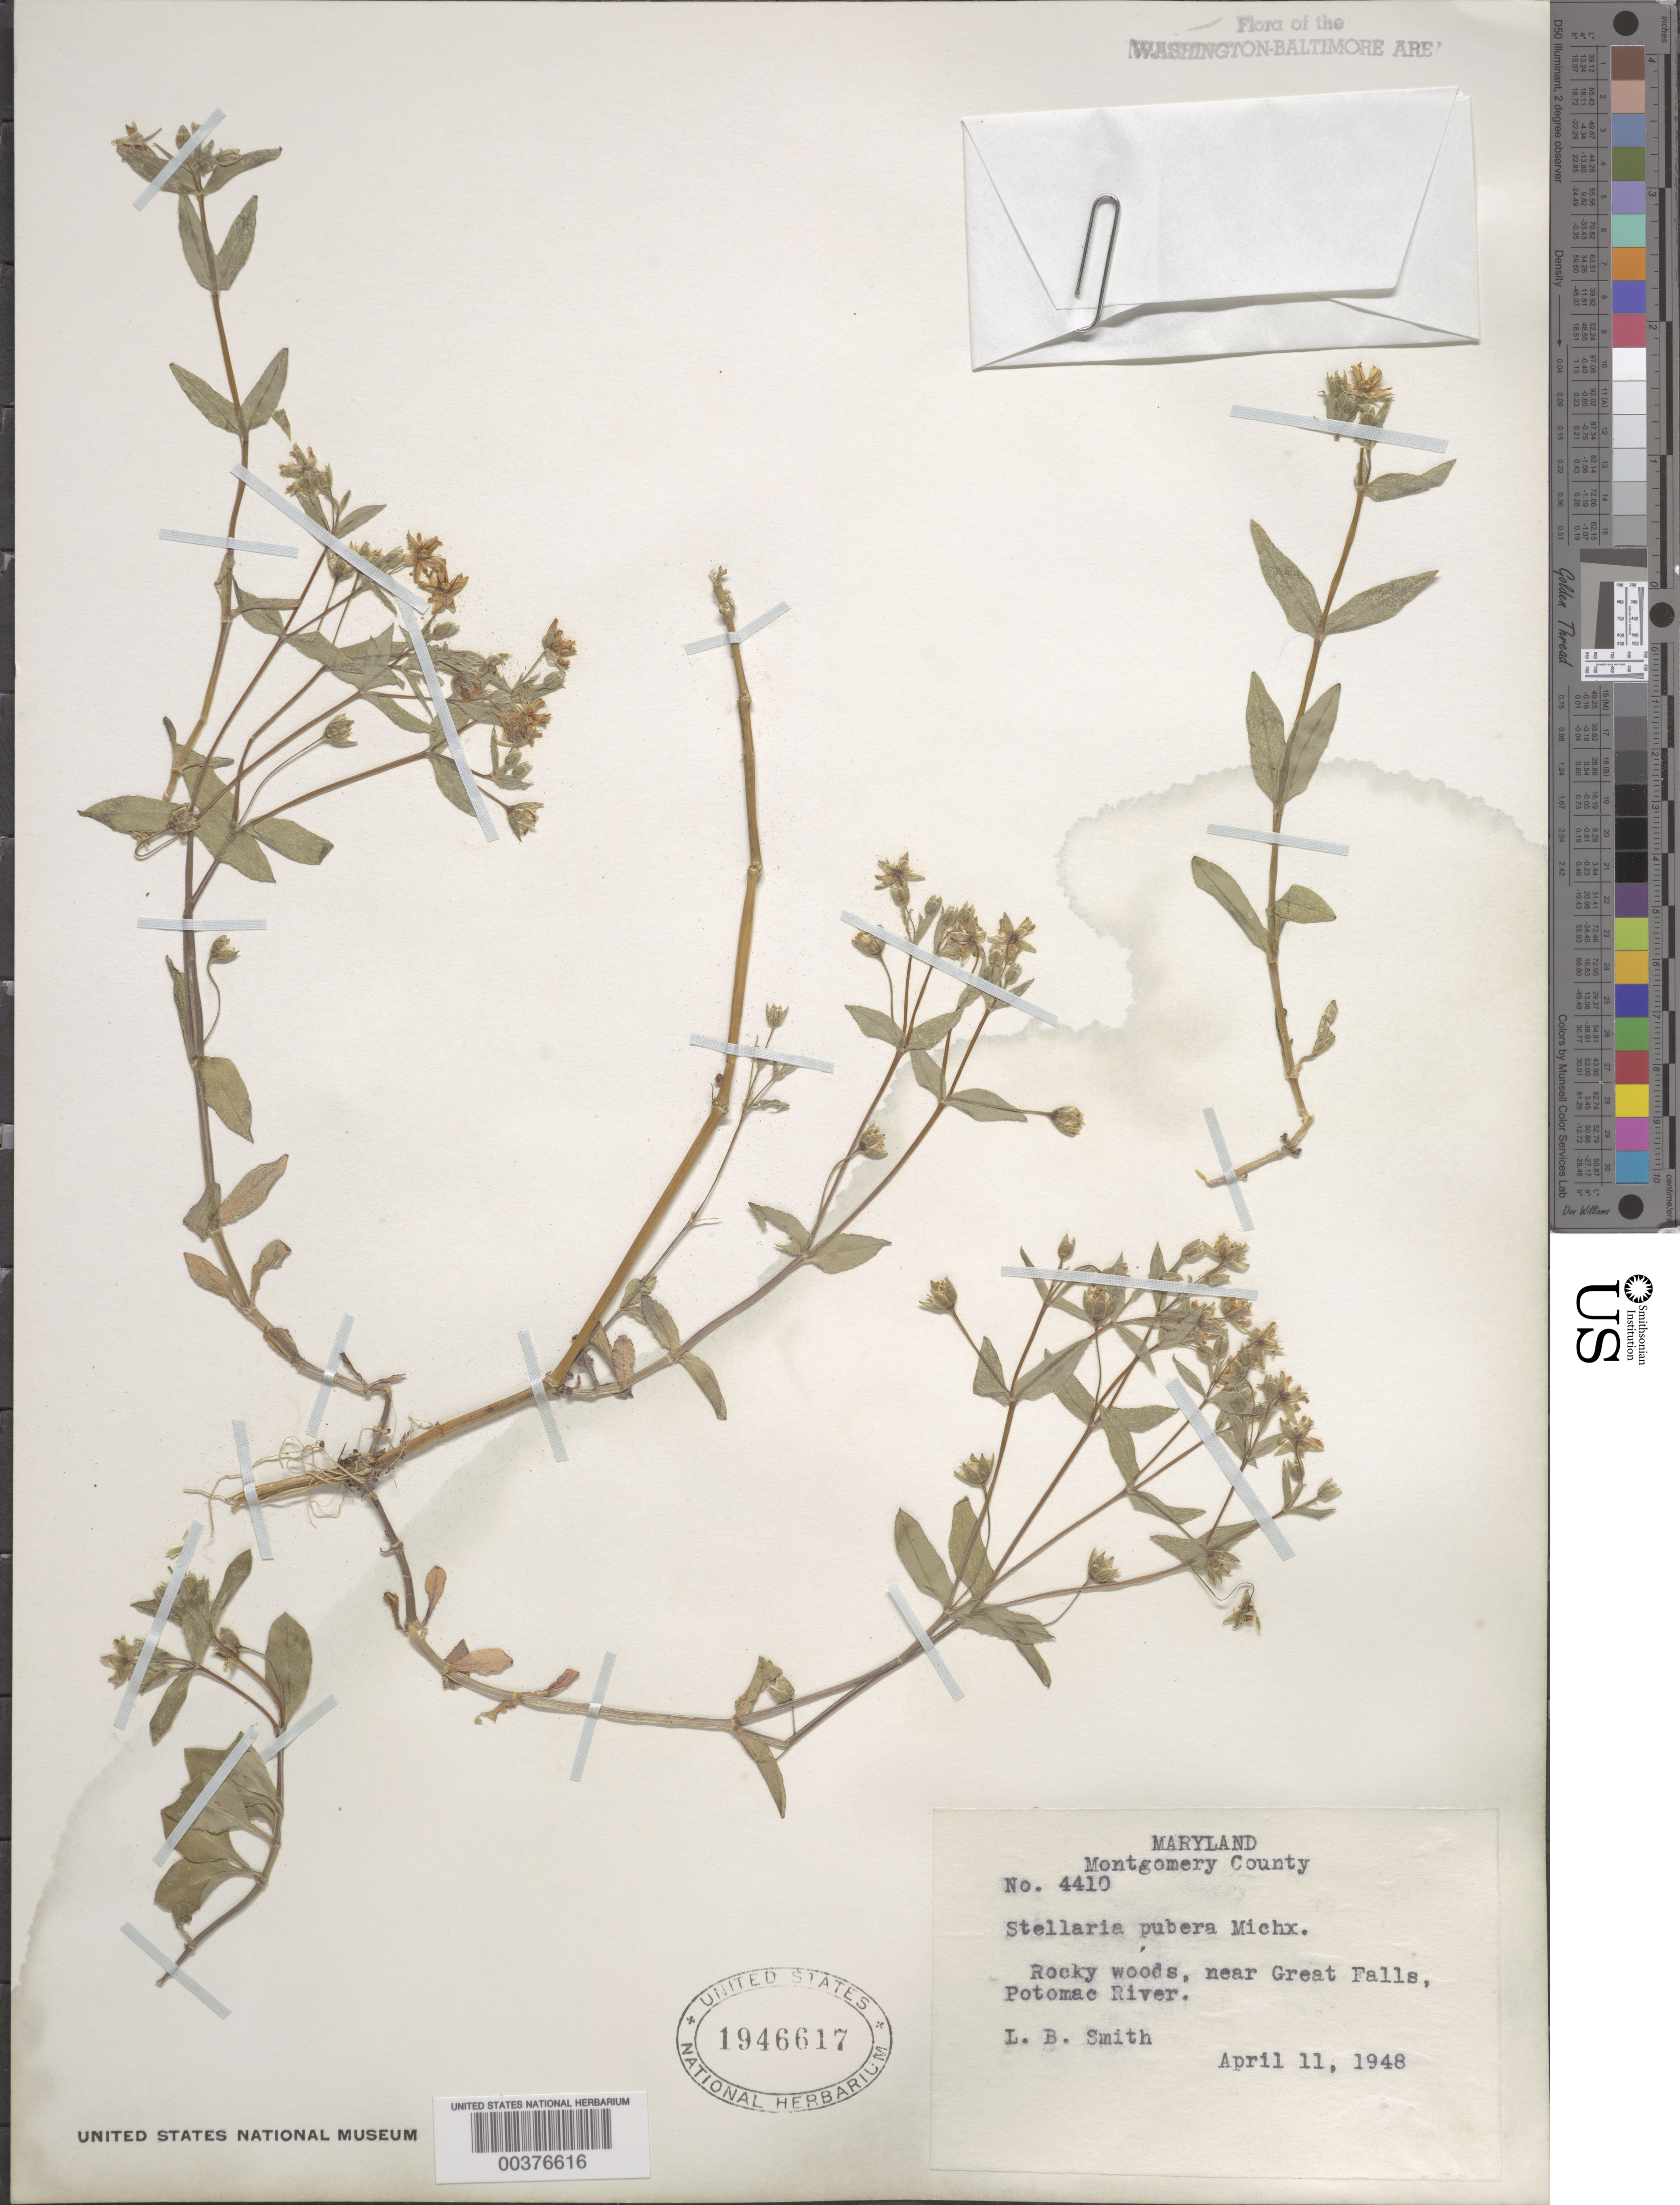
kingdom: Plantae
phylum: Tracheophyta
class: Magnoliopsida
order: Caryophyllales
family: Caryophyllaceae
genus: Stellaria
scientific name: Stellaria pubera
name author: Michx.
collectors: L. Smith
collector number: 4410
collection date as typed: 11 Apr 1948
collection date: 1948-04-11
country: United States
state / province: Maryland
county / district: Montgomery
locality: Great Falls vicinity, Potomac River C. & O. Canal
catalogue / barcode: US 1946617